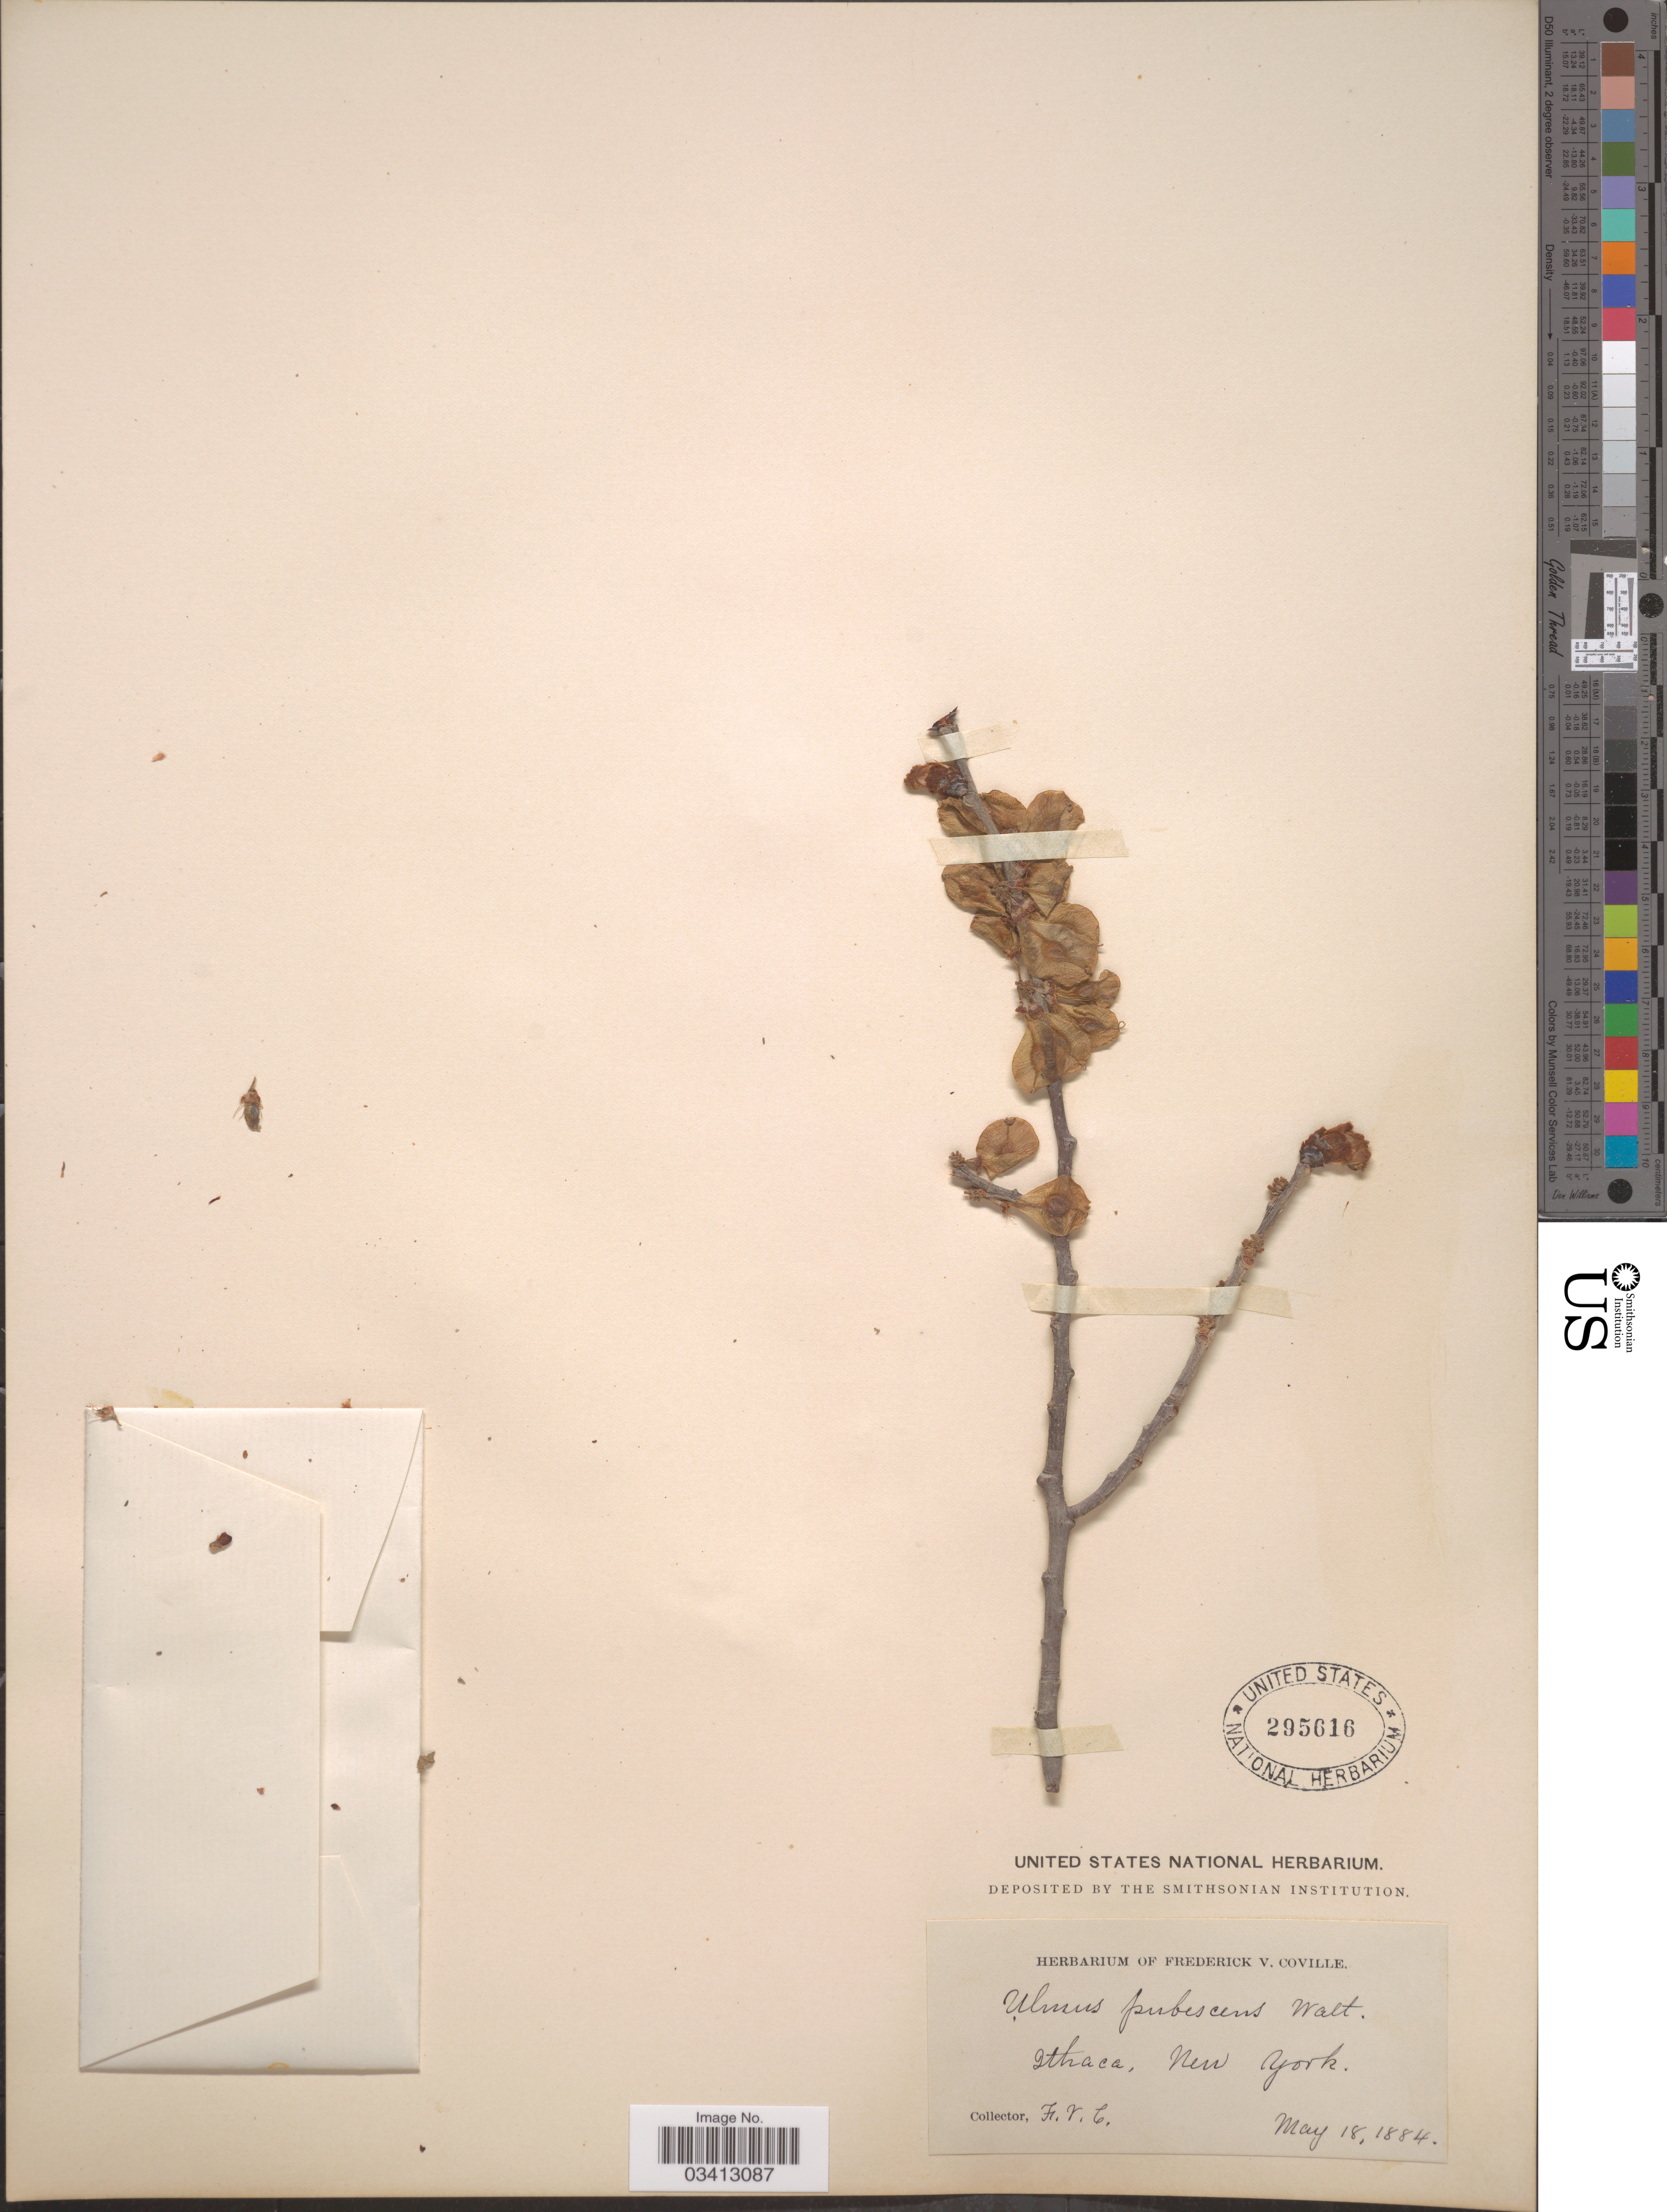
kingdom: Plantae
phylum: Tracheophyta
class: Magnoliopsida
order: Rosales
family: Ulmaceae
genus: Ulmus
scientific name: Ulmus rubra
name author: Muhl.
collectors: F. V. Coville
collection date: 1884-05-18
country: United States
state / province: New York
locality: Ithaca.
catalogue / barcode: US 295616